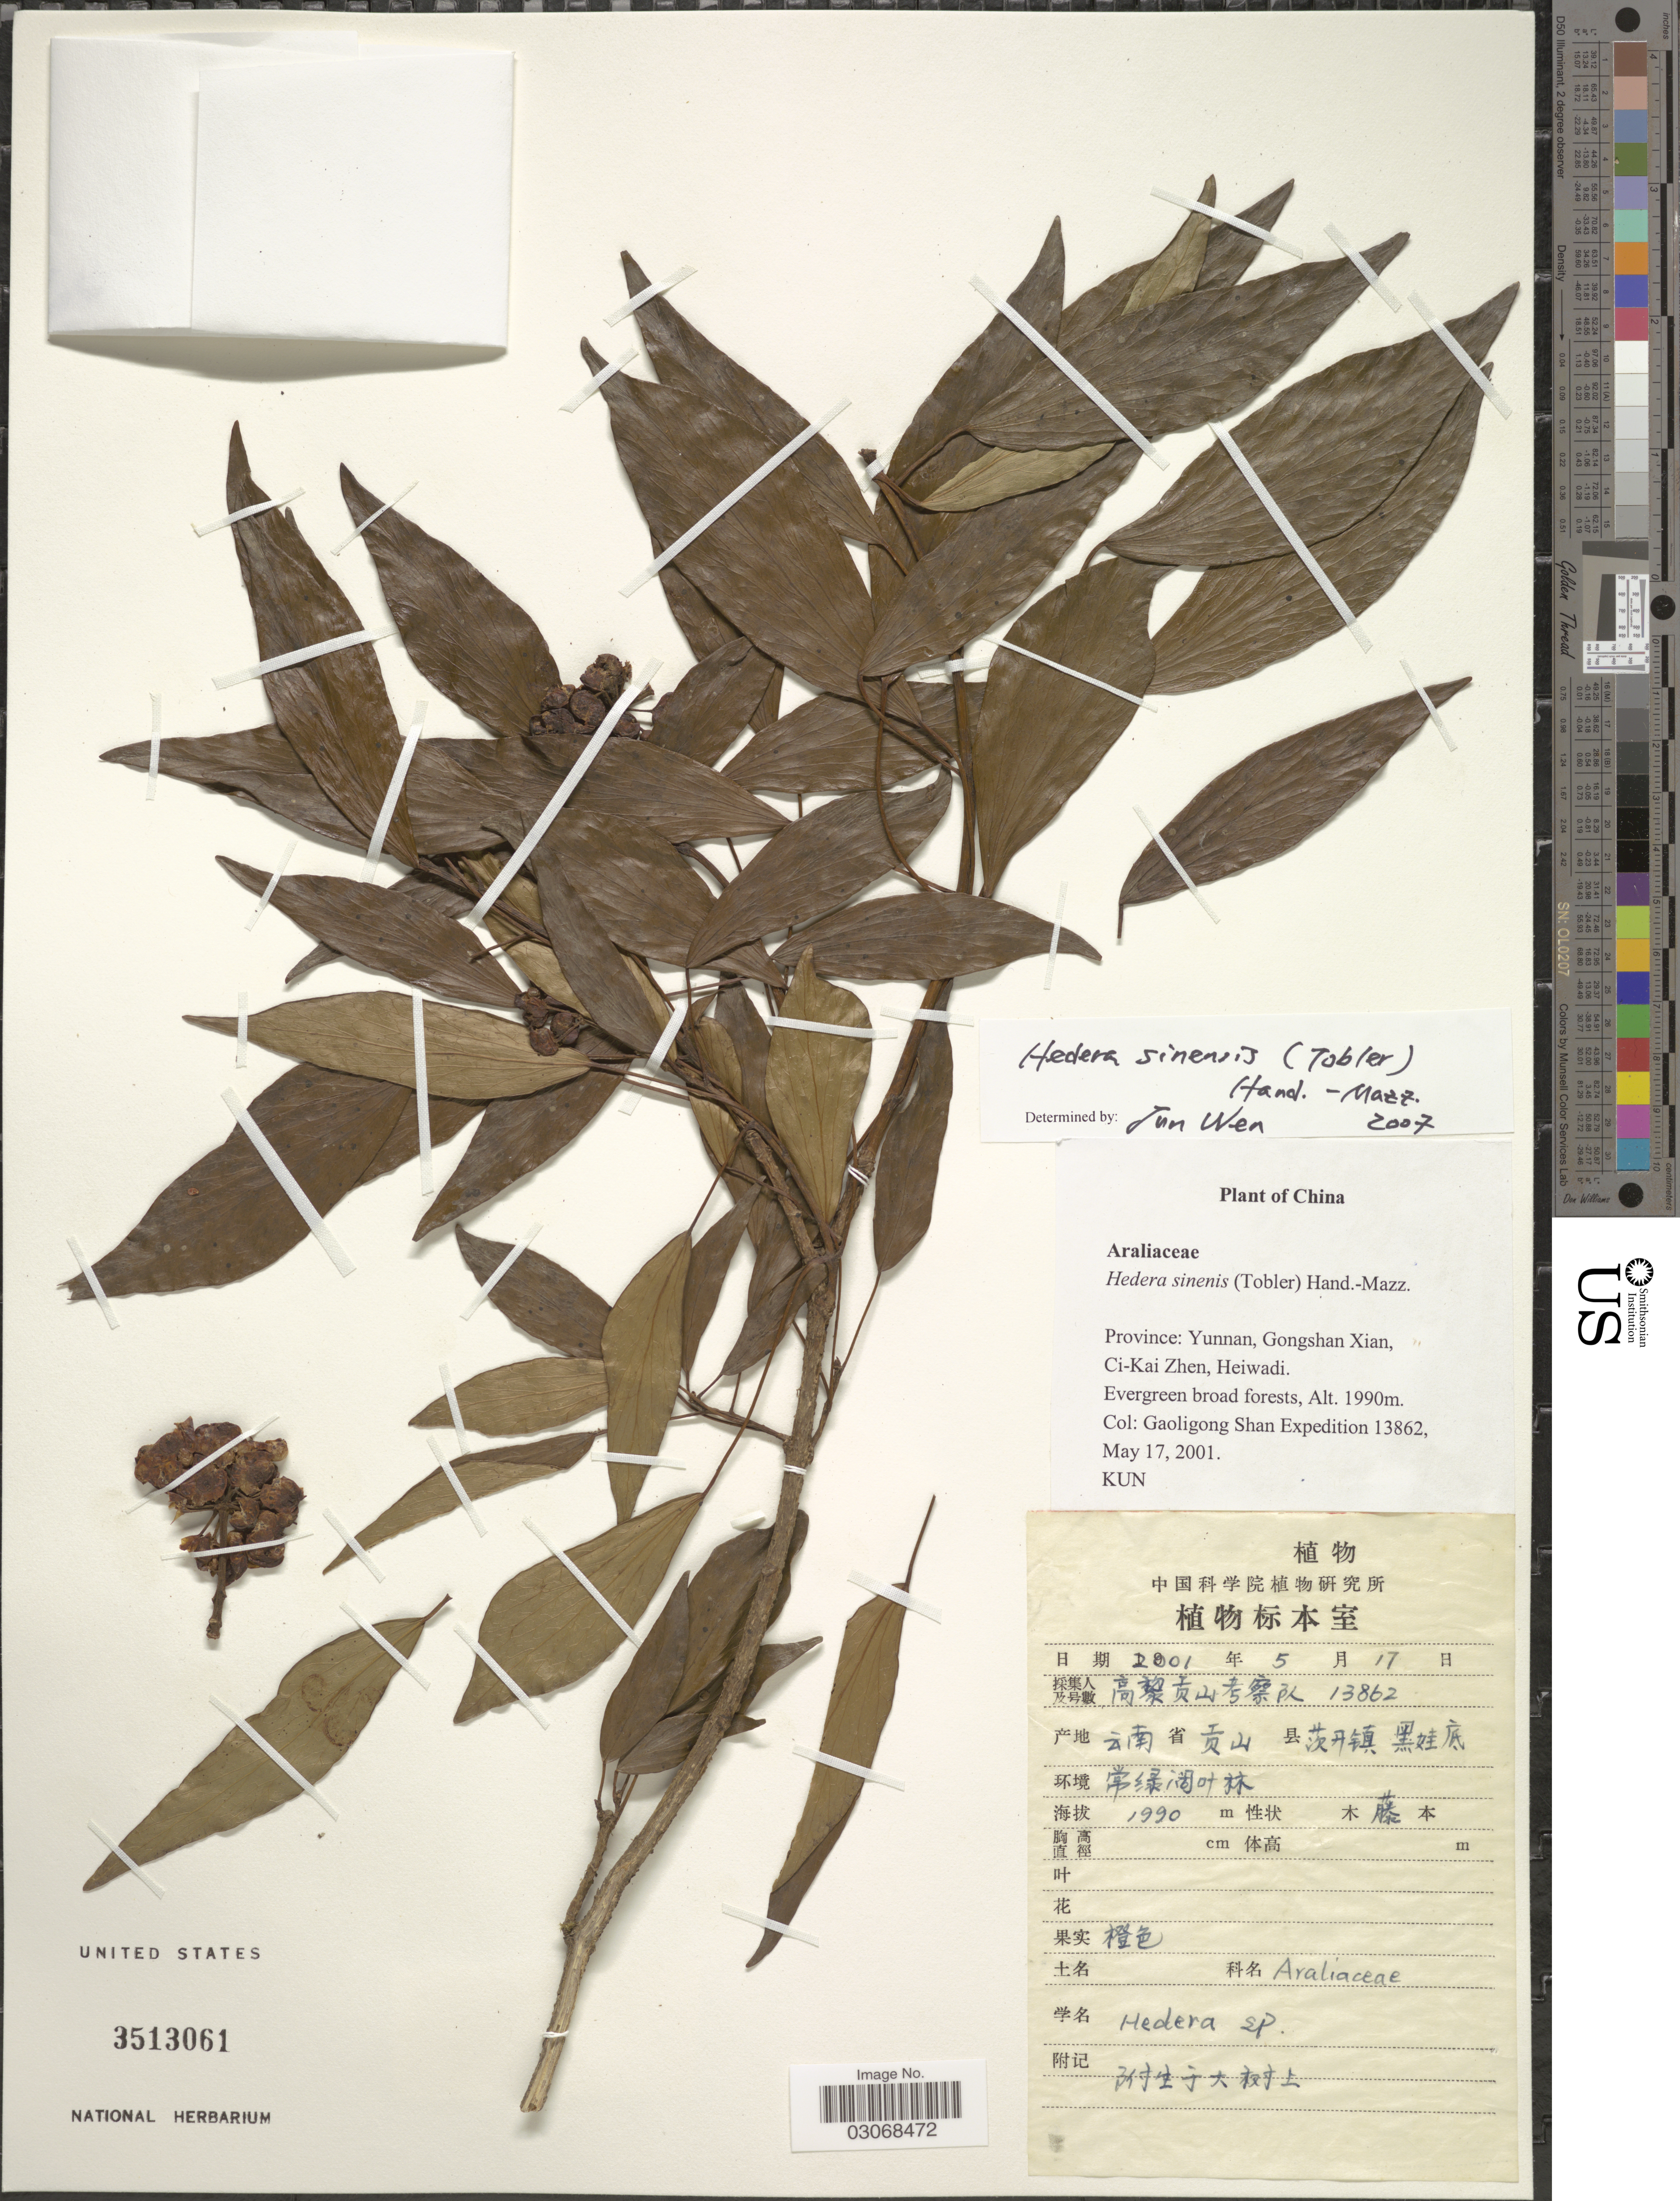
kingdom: Plantae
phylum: Tracheophyta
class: Magnoliopsida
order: Apiales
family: Araliaceae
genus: Hedera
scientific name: Hedera sinensis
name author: (Tobler) Hand.-Mazz.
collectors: Gaoligong Shan Exped.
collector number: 13862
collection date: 2001-05-17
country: China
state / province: Yunnan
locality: Gongshan Xian, Ci-Kai Zhen, Heiwadi.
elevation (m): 1990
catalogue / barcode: US 3513061